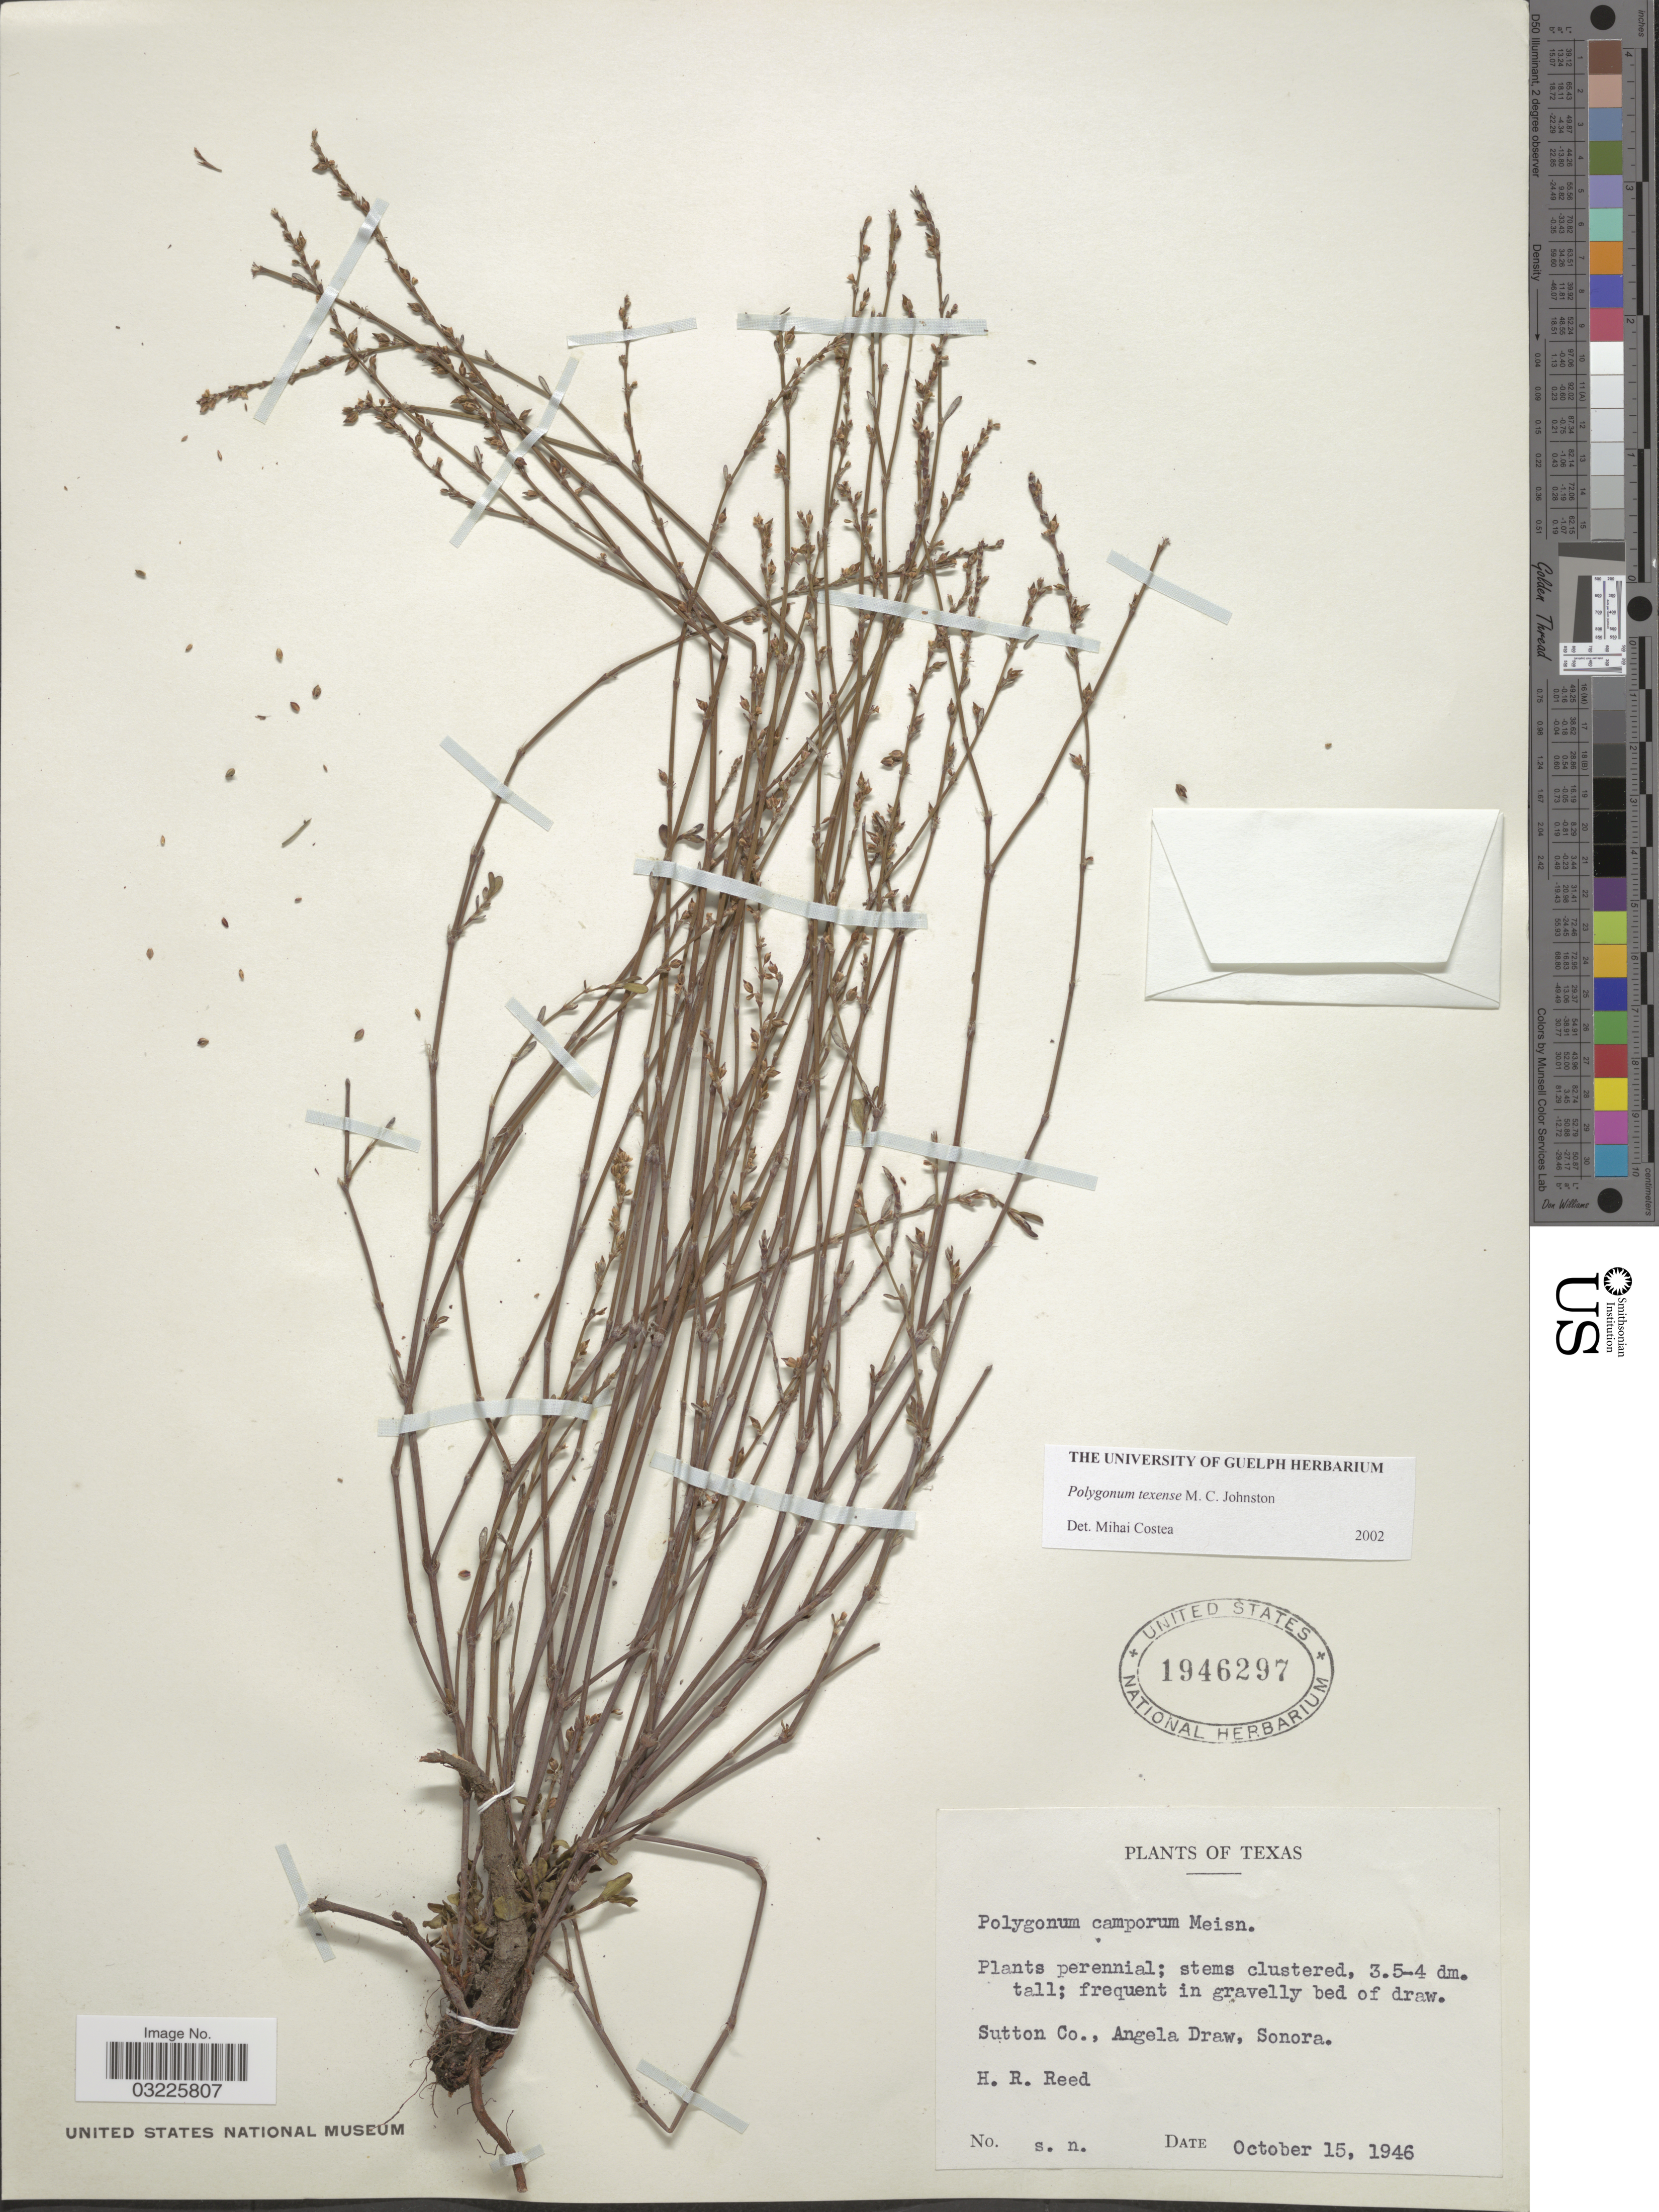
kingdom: Plantae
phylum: Tracheophyta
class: Magnoliopsida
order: Caryophyllales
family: Polygonaceae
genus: Polygonum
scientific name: Polygonum tenue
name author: F. Michx.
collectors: H. Reed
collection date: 1946-10-15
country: United States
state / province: Texas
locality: Sutton Co., Angela Draw, Sonora.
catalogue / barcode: US 1946297